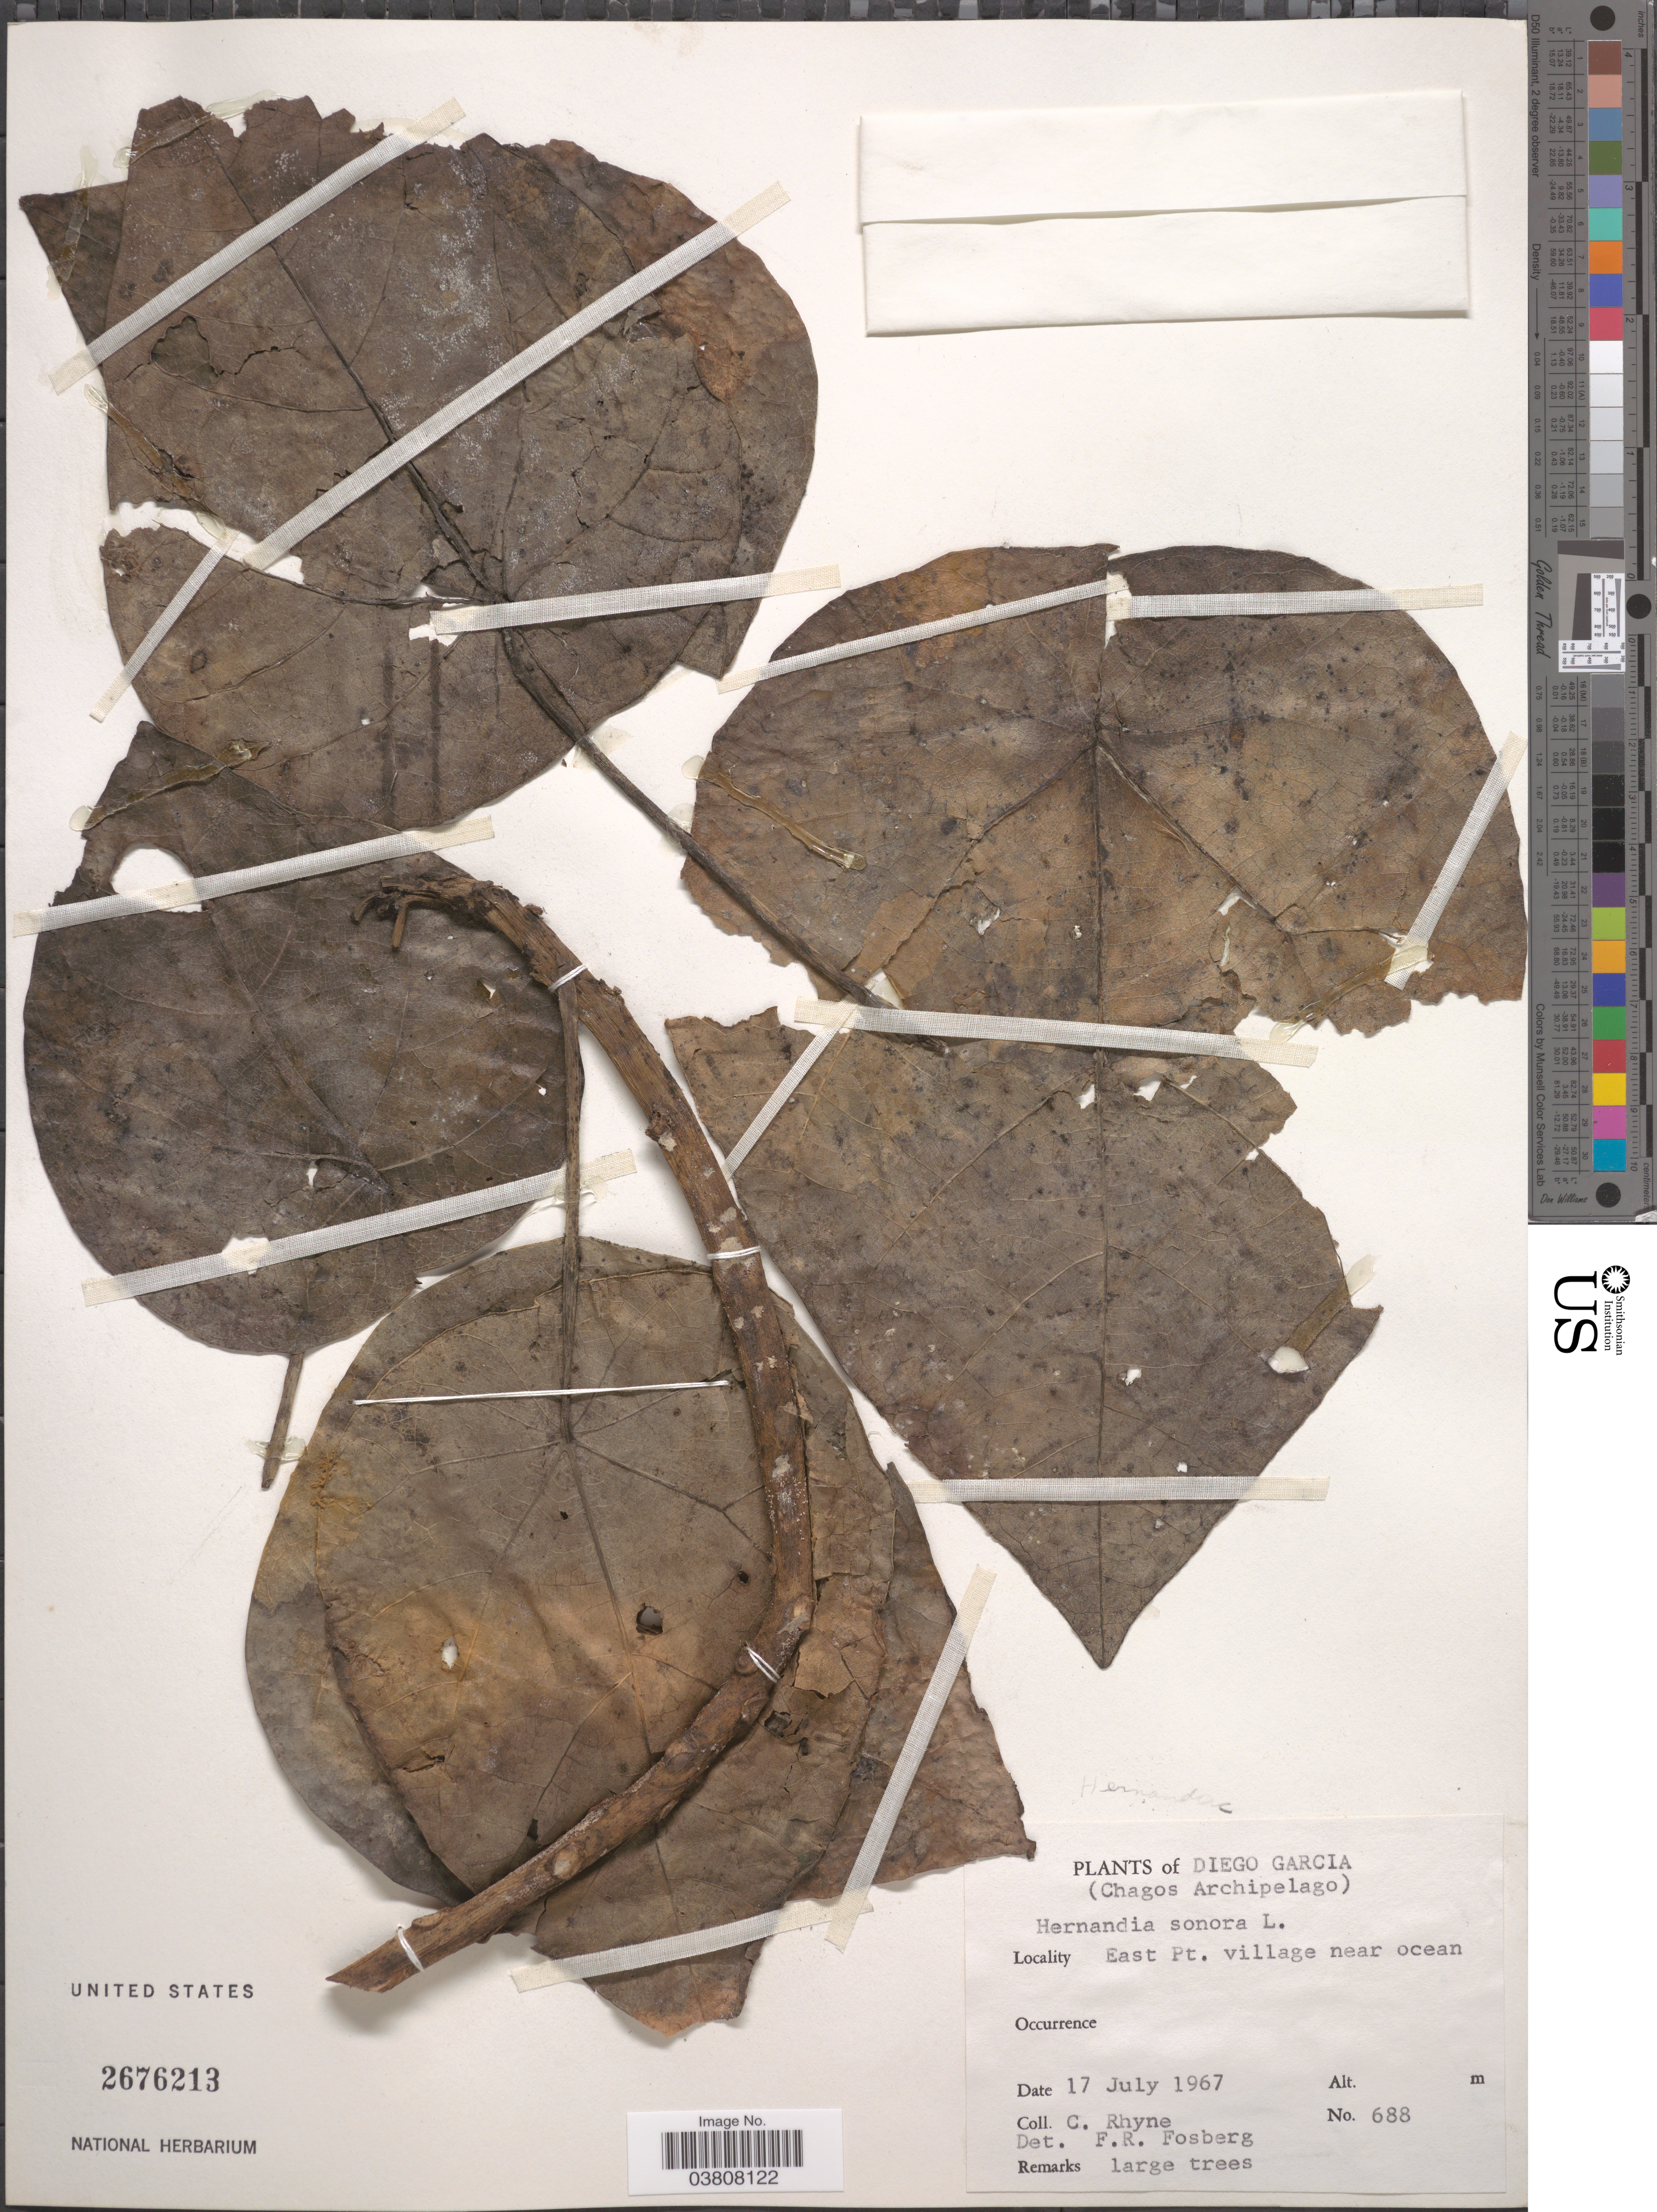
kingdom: Plantae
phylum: Tracheophyta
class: Magnoliopsida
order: Laurales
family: Hernandiaceae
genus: Hernandia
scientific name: Hernandia nymphaeifolia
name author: (C. Presl) Kubitzki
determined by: Strong, Mark T., (BOT), Smithsonian Institution - National Museum of Natural History (UNITED STATES)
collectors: C. Rhyne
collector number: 688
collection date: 1967-07-17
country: British Indian Ocean Territory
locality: Diego Garcia (Chagos Archipelago). East Pt. village near ocean.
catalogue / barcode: US 2676213